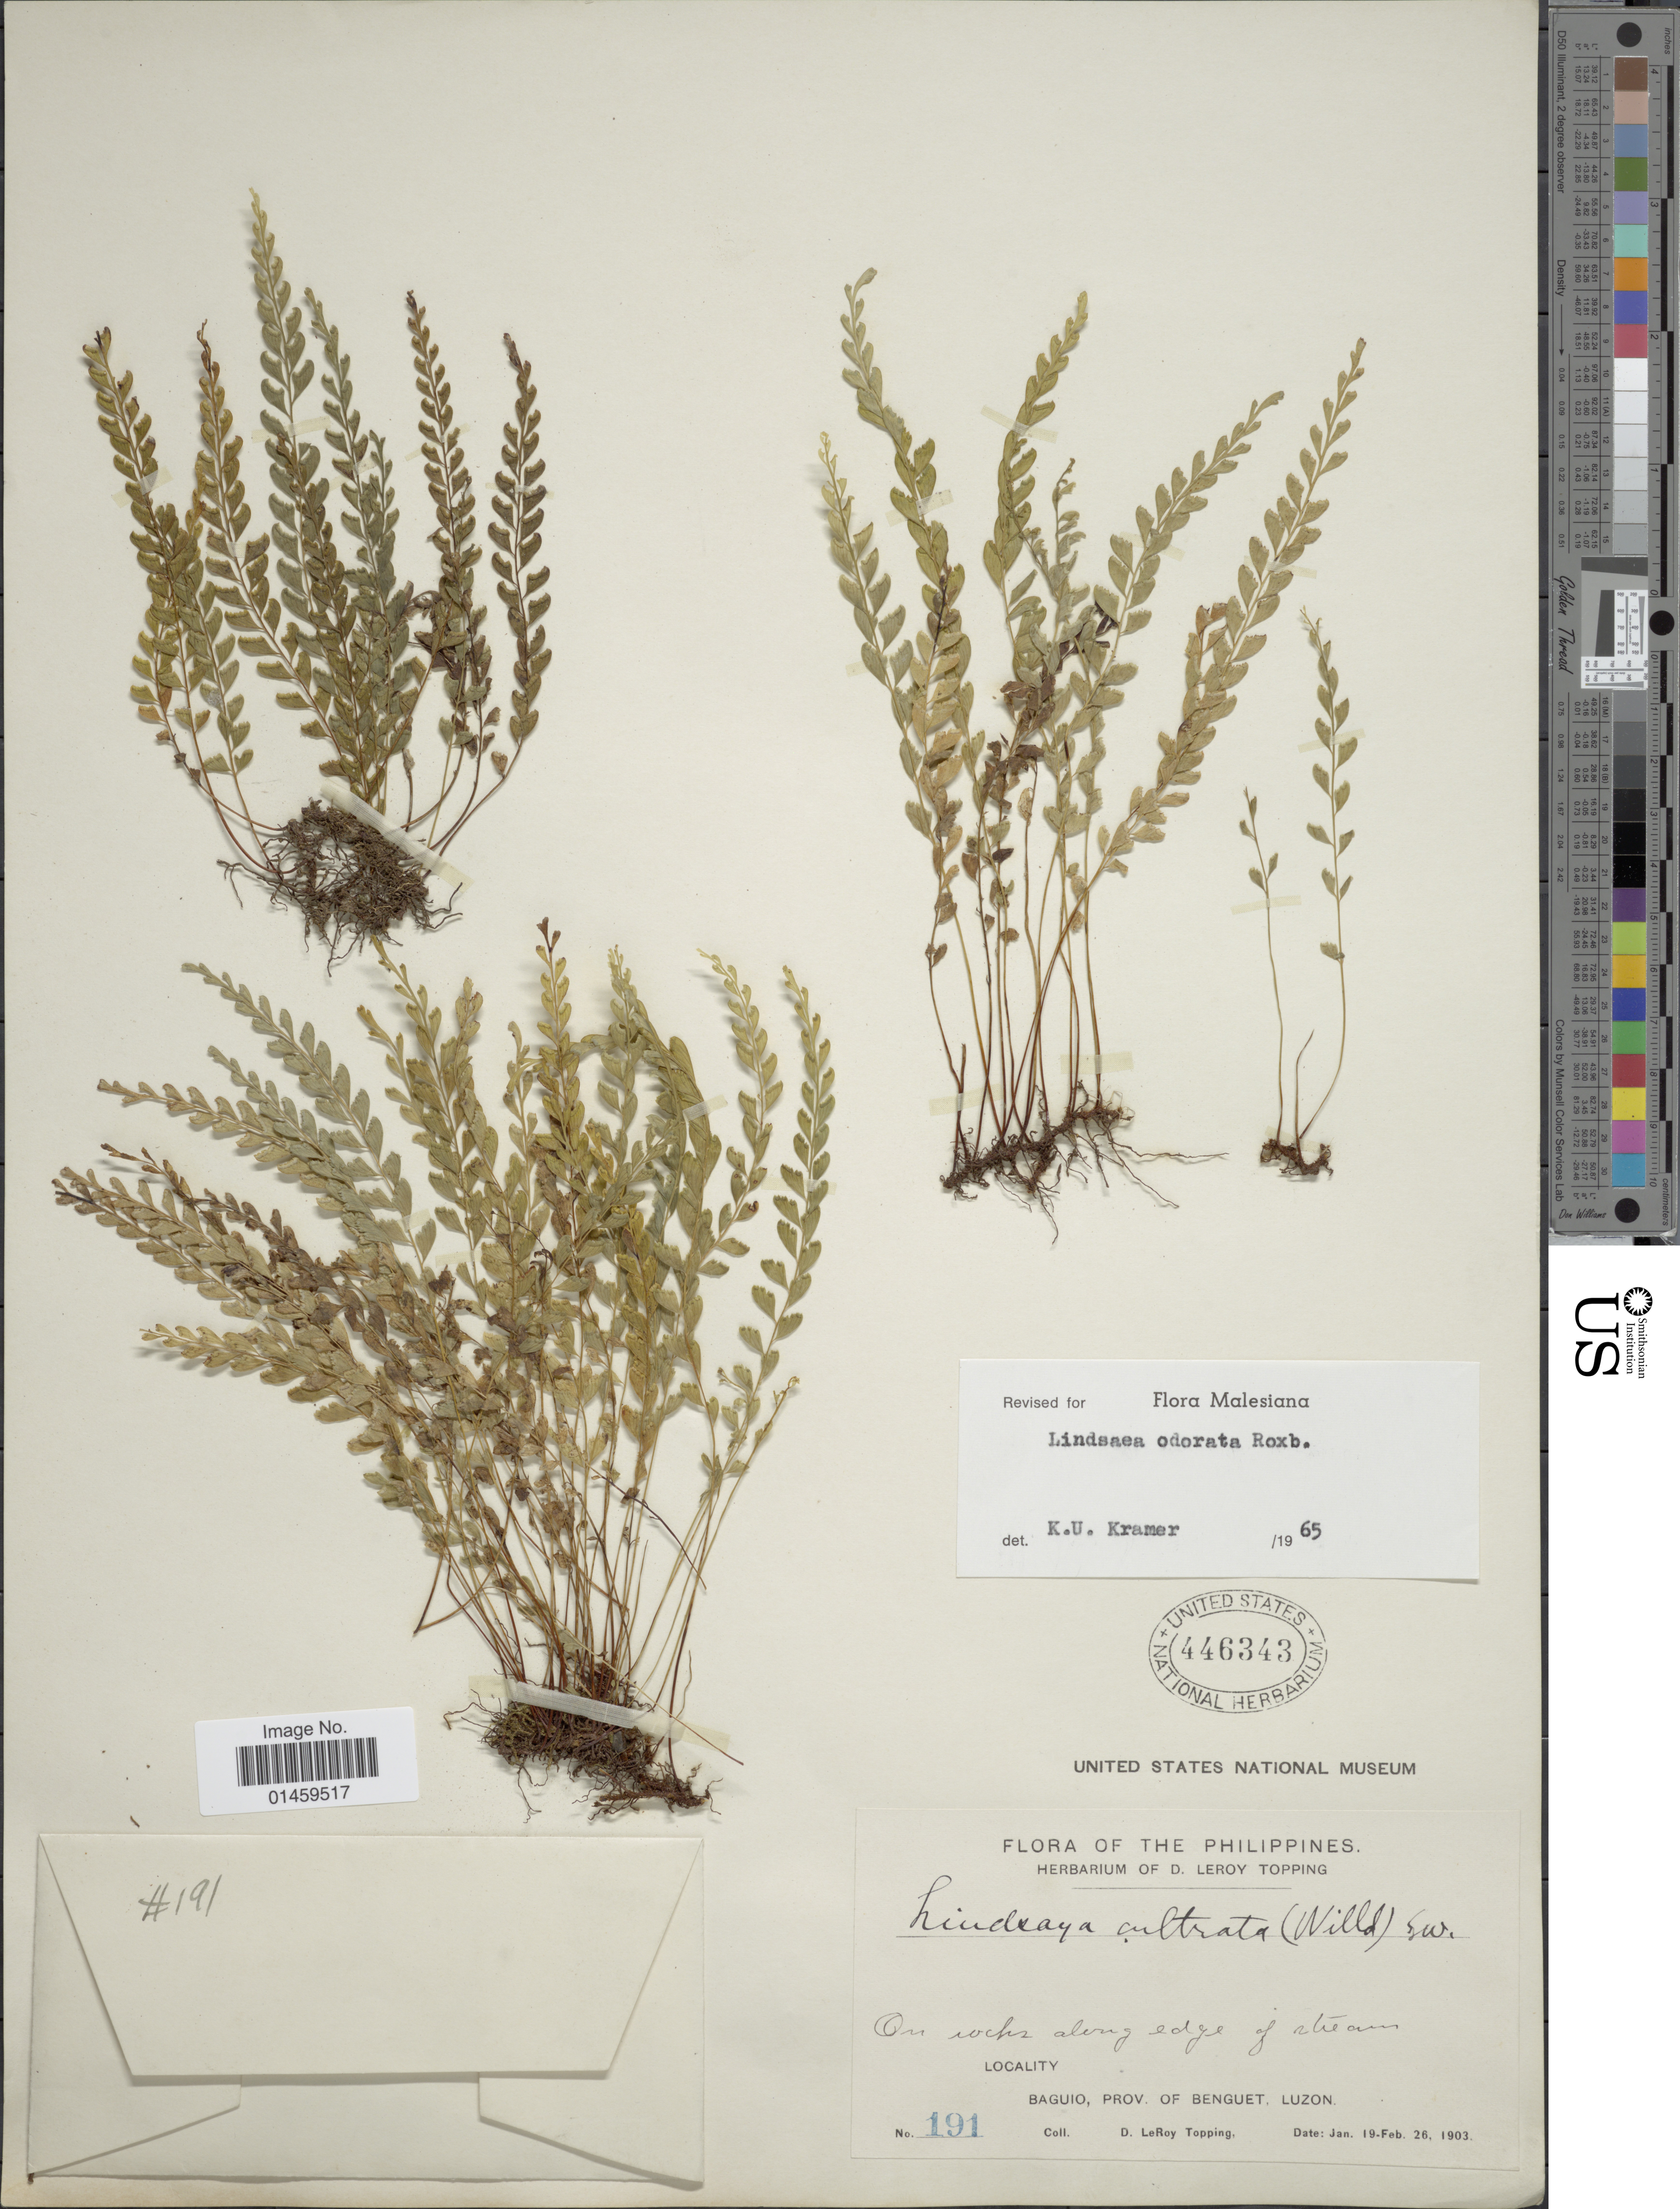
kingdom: Plantae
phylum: Tracheophyta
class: Polypodiopsida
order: Polypodiales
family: Lindsaeaceae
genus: Lindsaea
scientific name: Lindsaea odorata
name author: Roxb.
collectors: D. L. Topping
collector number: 191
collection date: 1903-01-19/1903-02-26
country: Philippines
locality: On rocks along edge of stream. Baguio, Prov. of Benguet, Luzon.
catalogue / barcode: US 446343